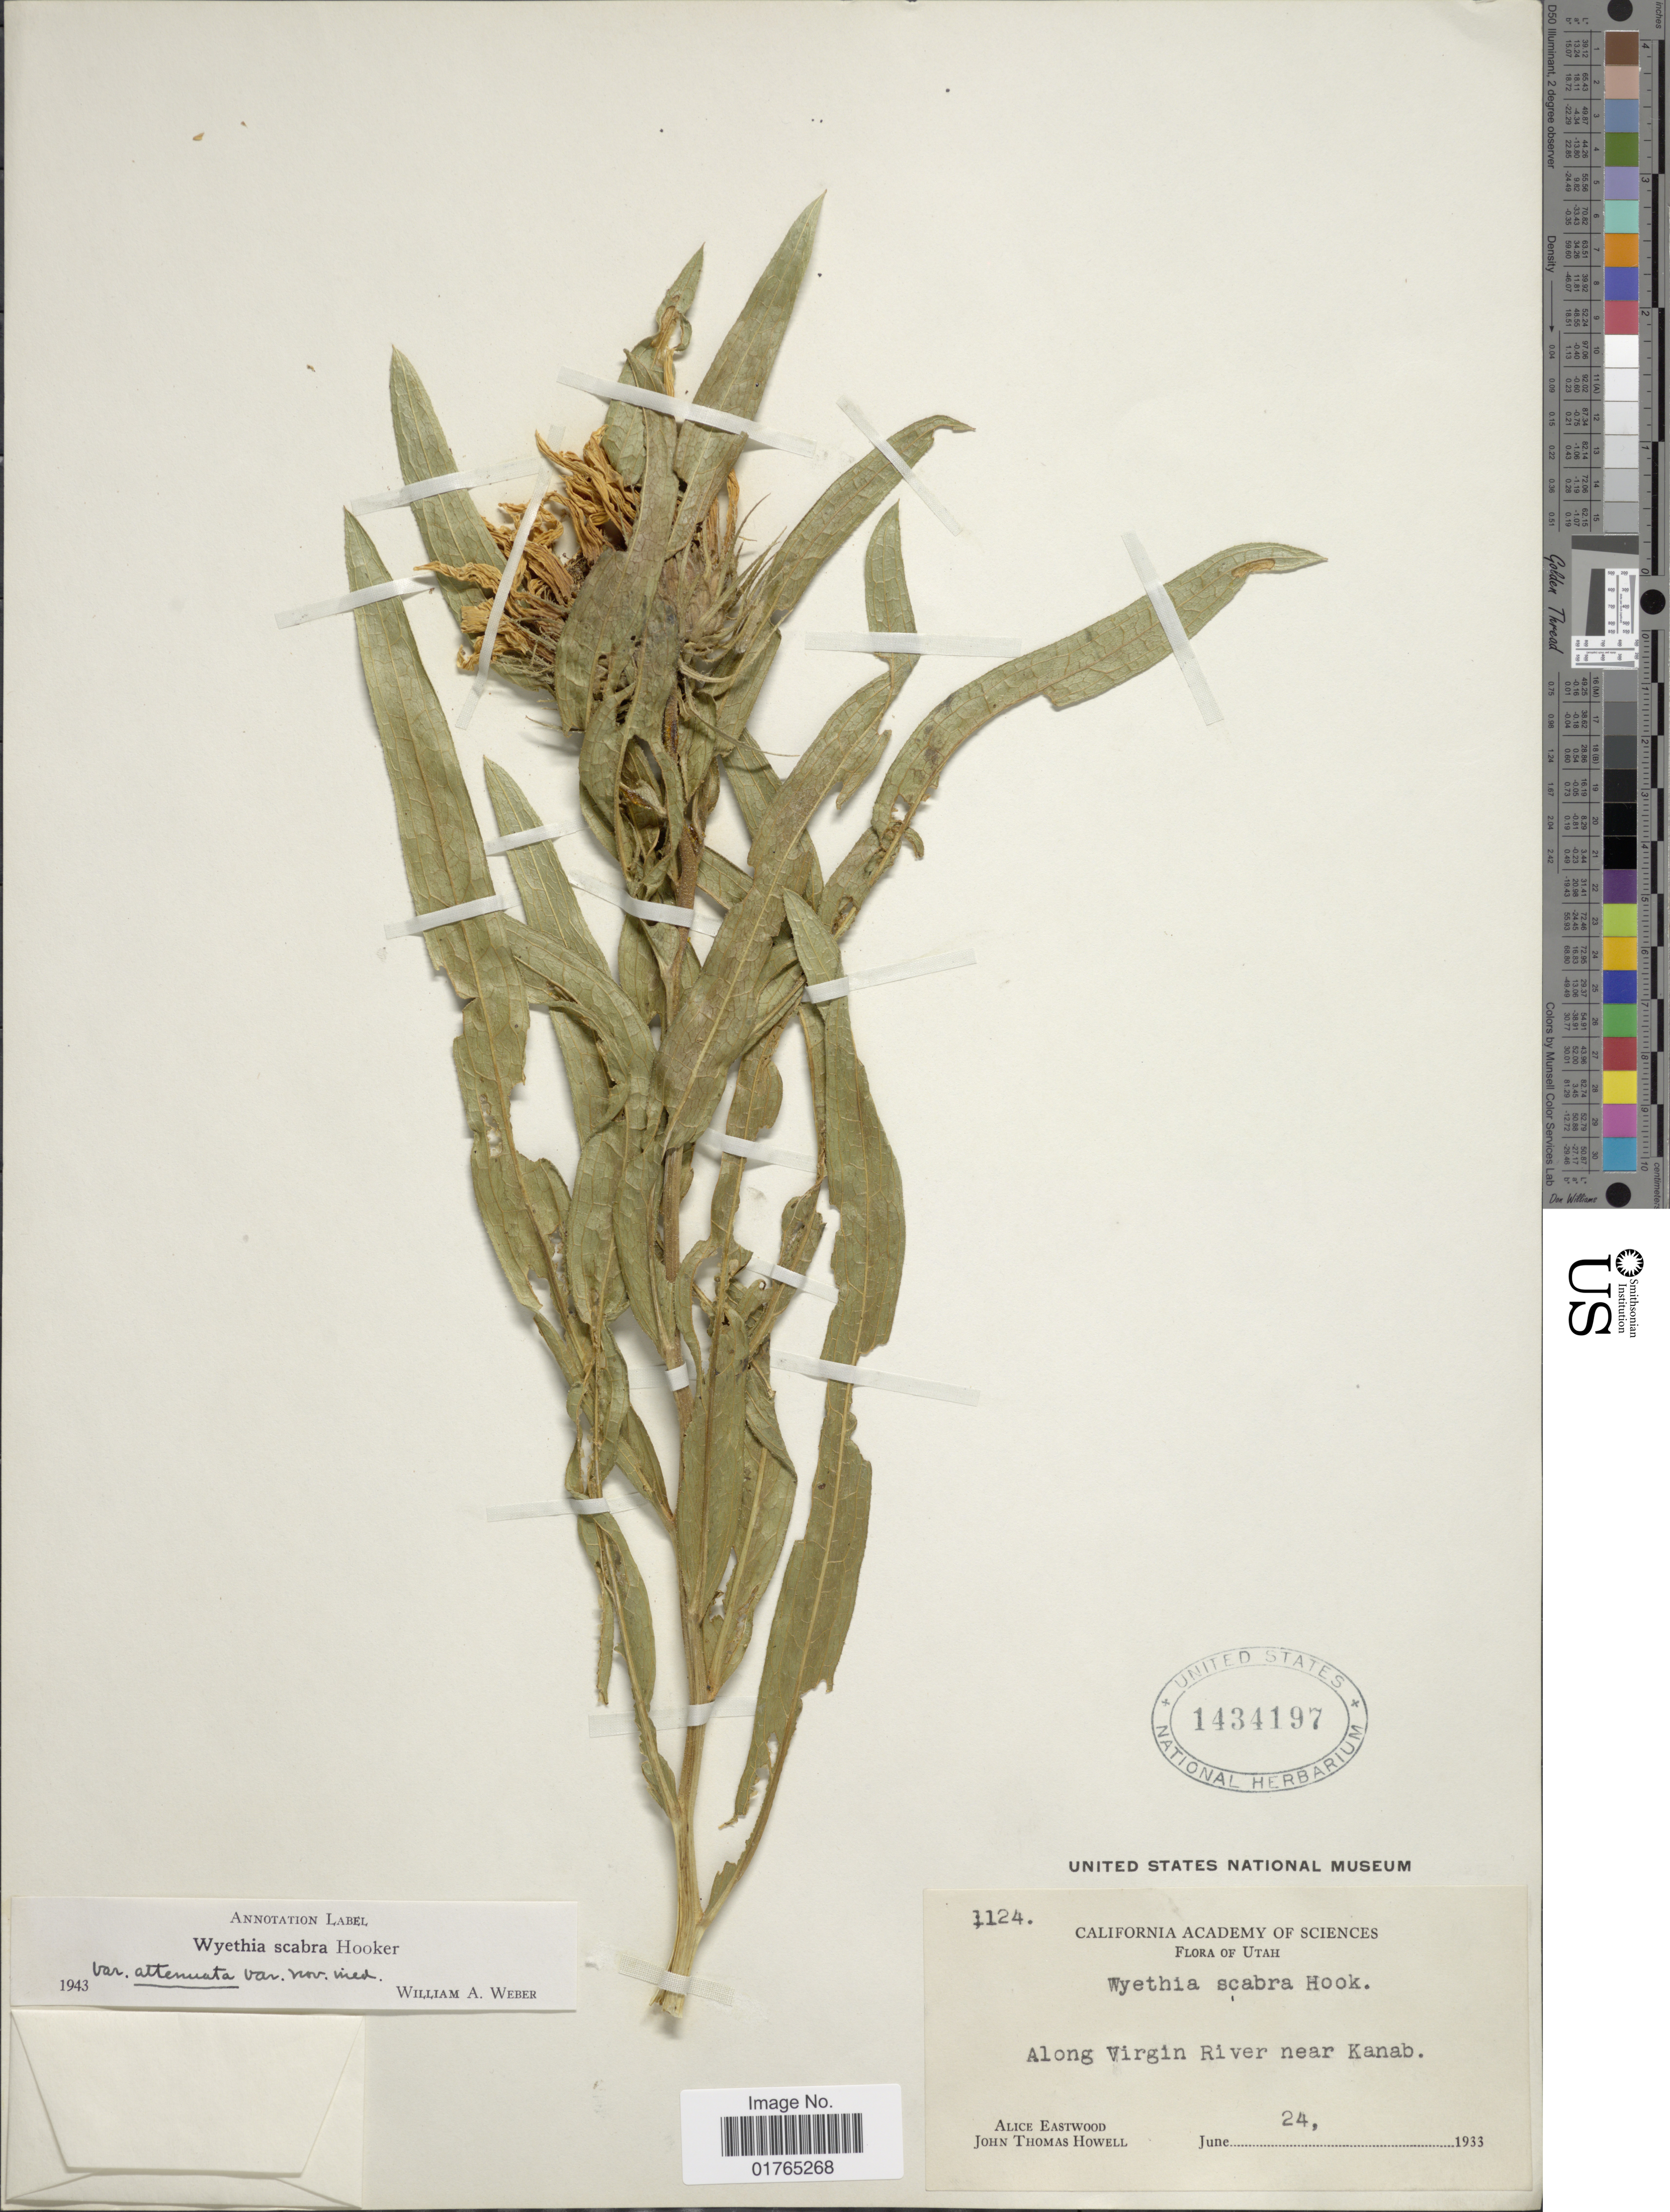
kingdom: Plantae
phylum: Tracheophyta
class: Magnoliopsida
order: Asterales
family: Asteraceae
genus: Wyethia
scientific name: Wyethia scabra var. attenuata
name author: W.A. Weber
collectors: A. Eastwood & J. T. Howell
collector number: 1124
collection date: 1933-06-24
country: United States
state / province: Utah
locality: Along Virgin River near Kanab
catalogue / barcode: US 1434197